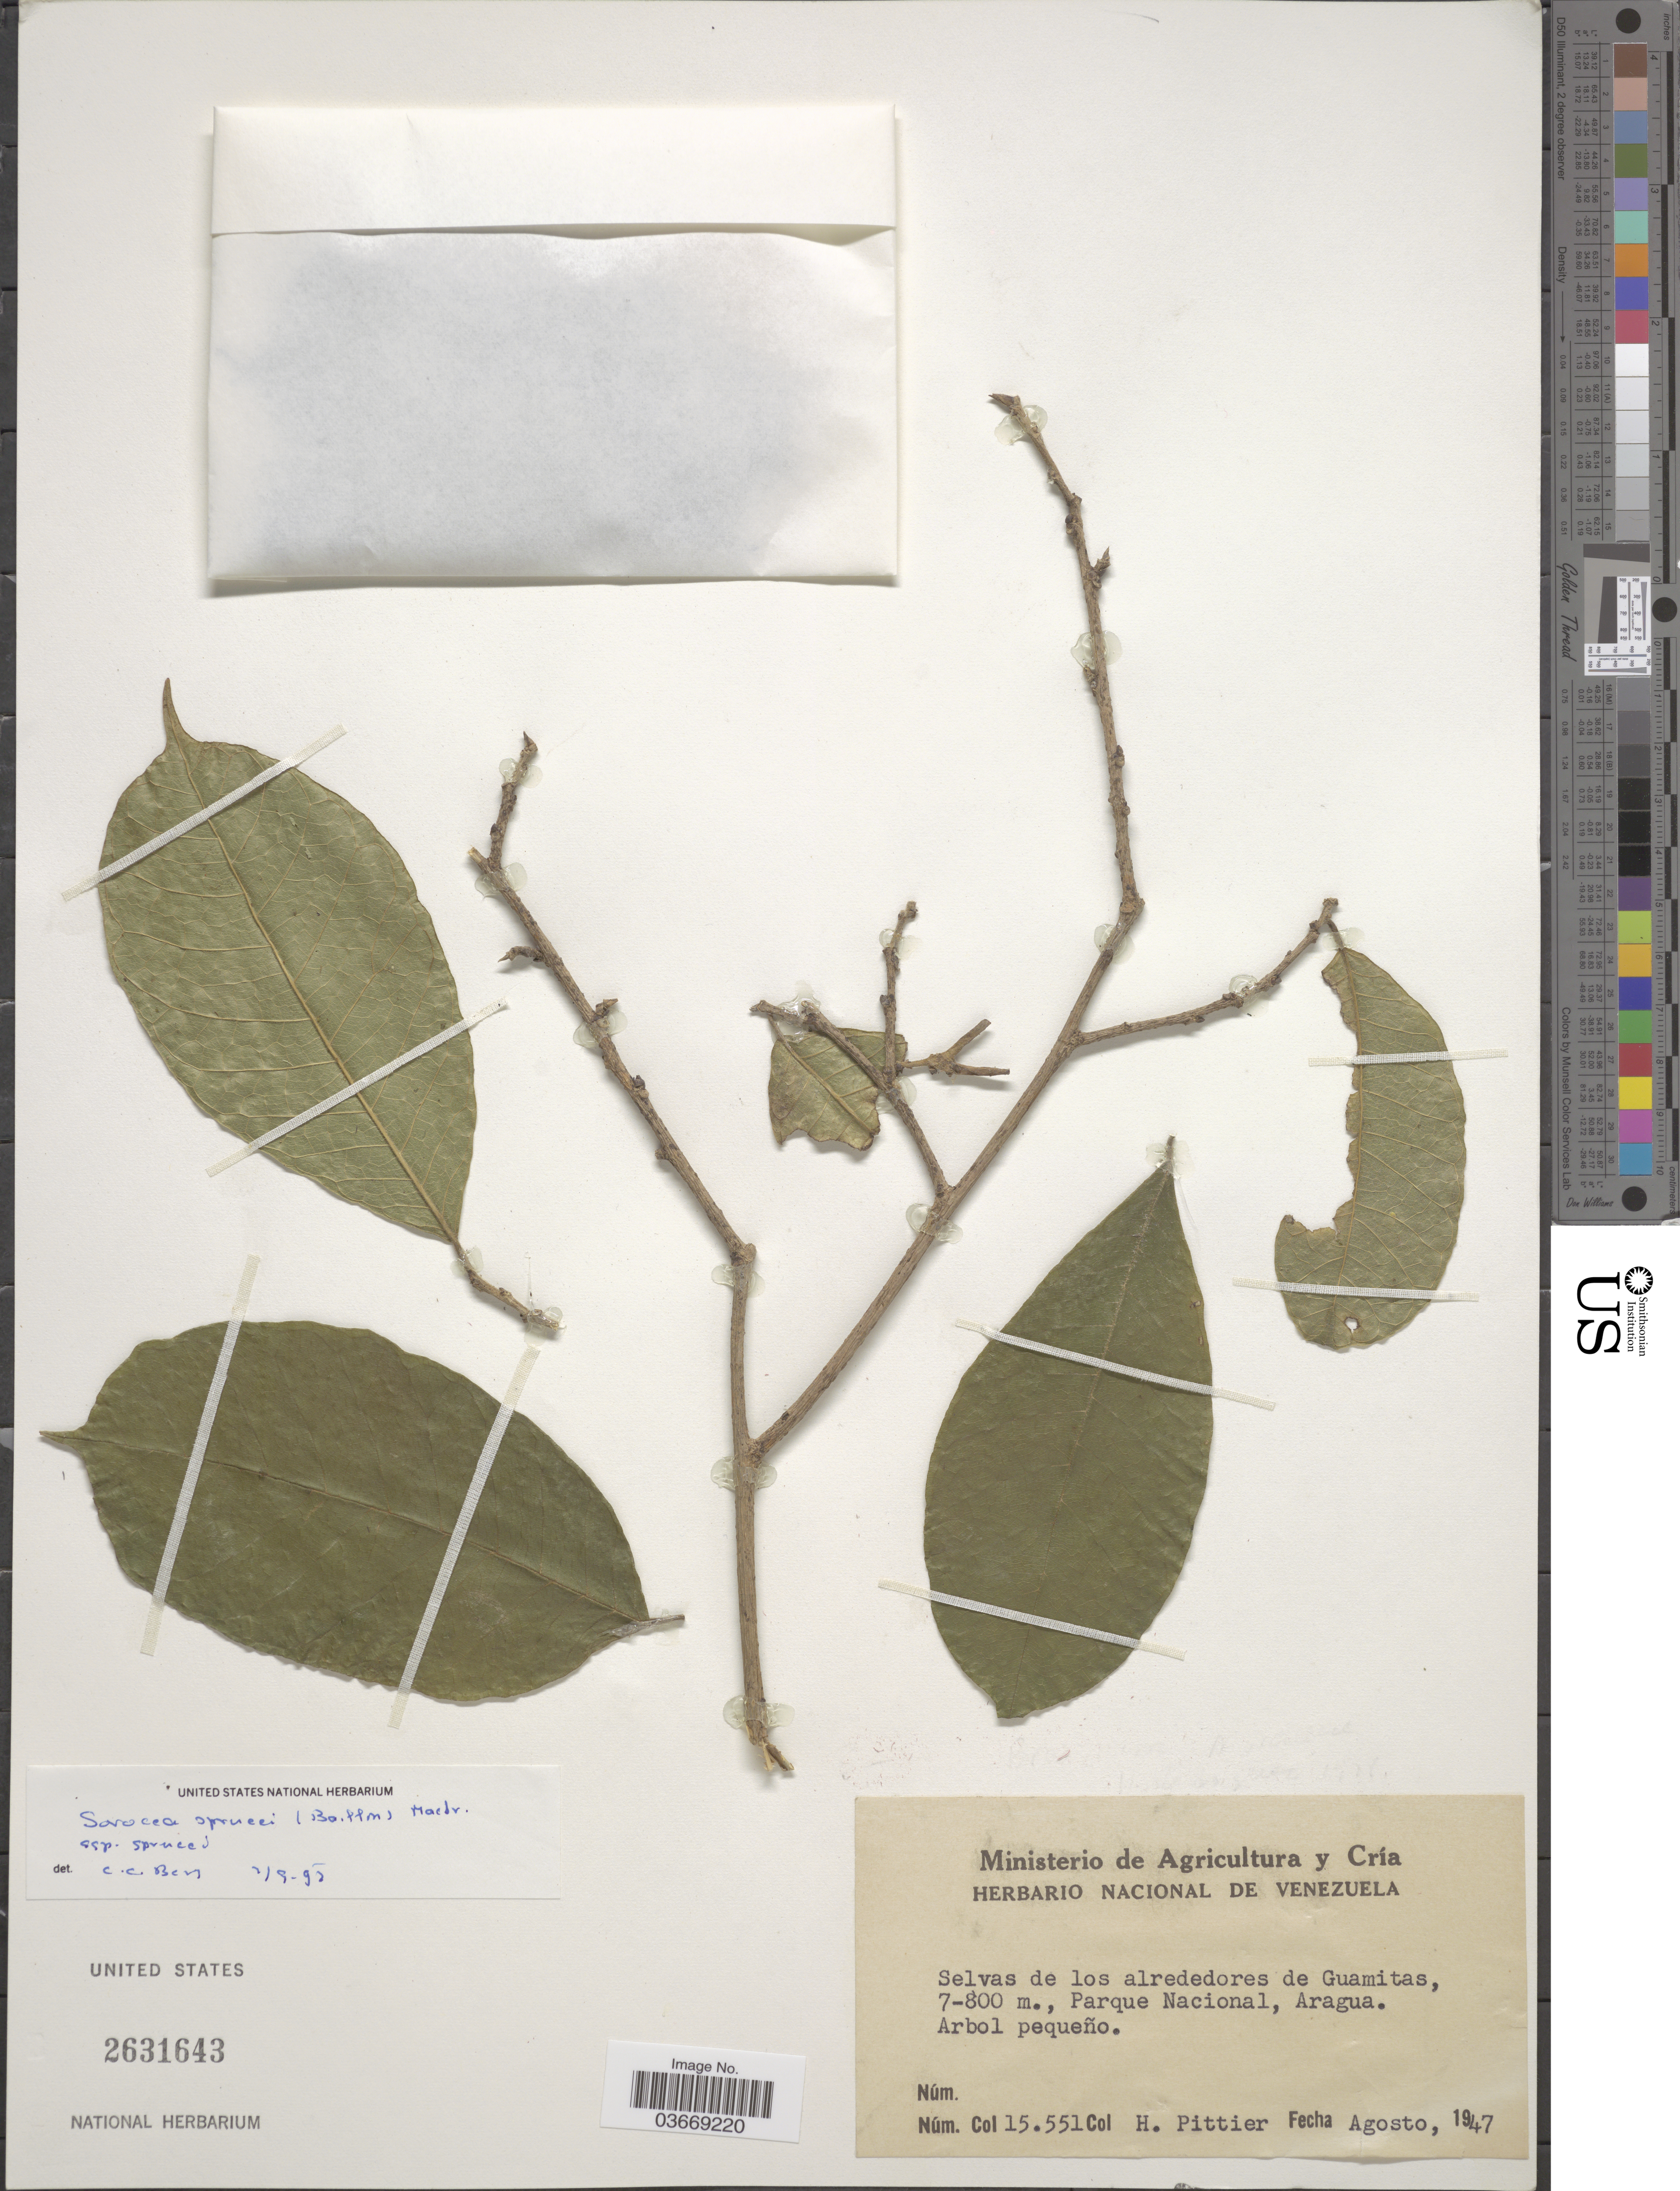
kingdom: Plantae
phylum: Tracheophyta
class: Magnoliopsida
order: Rosales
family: Moraceae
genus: Sorocea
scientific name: Sorocea sprucei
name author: (Baill.) J.F. Macbr.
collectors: H. F. Pittier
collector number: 15551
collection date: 1947-08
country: Venezuela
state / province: Aragua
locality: Selvas de los alrededores de Guamitas,Parque Nacional.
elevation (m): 700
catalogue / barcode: US 2631643